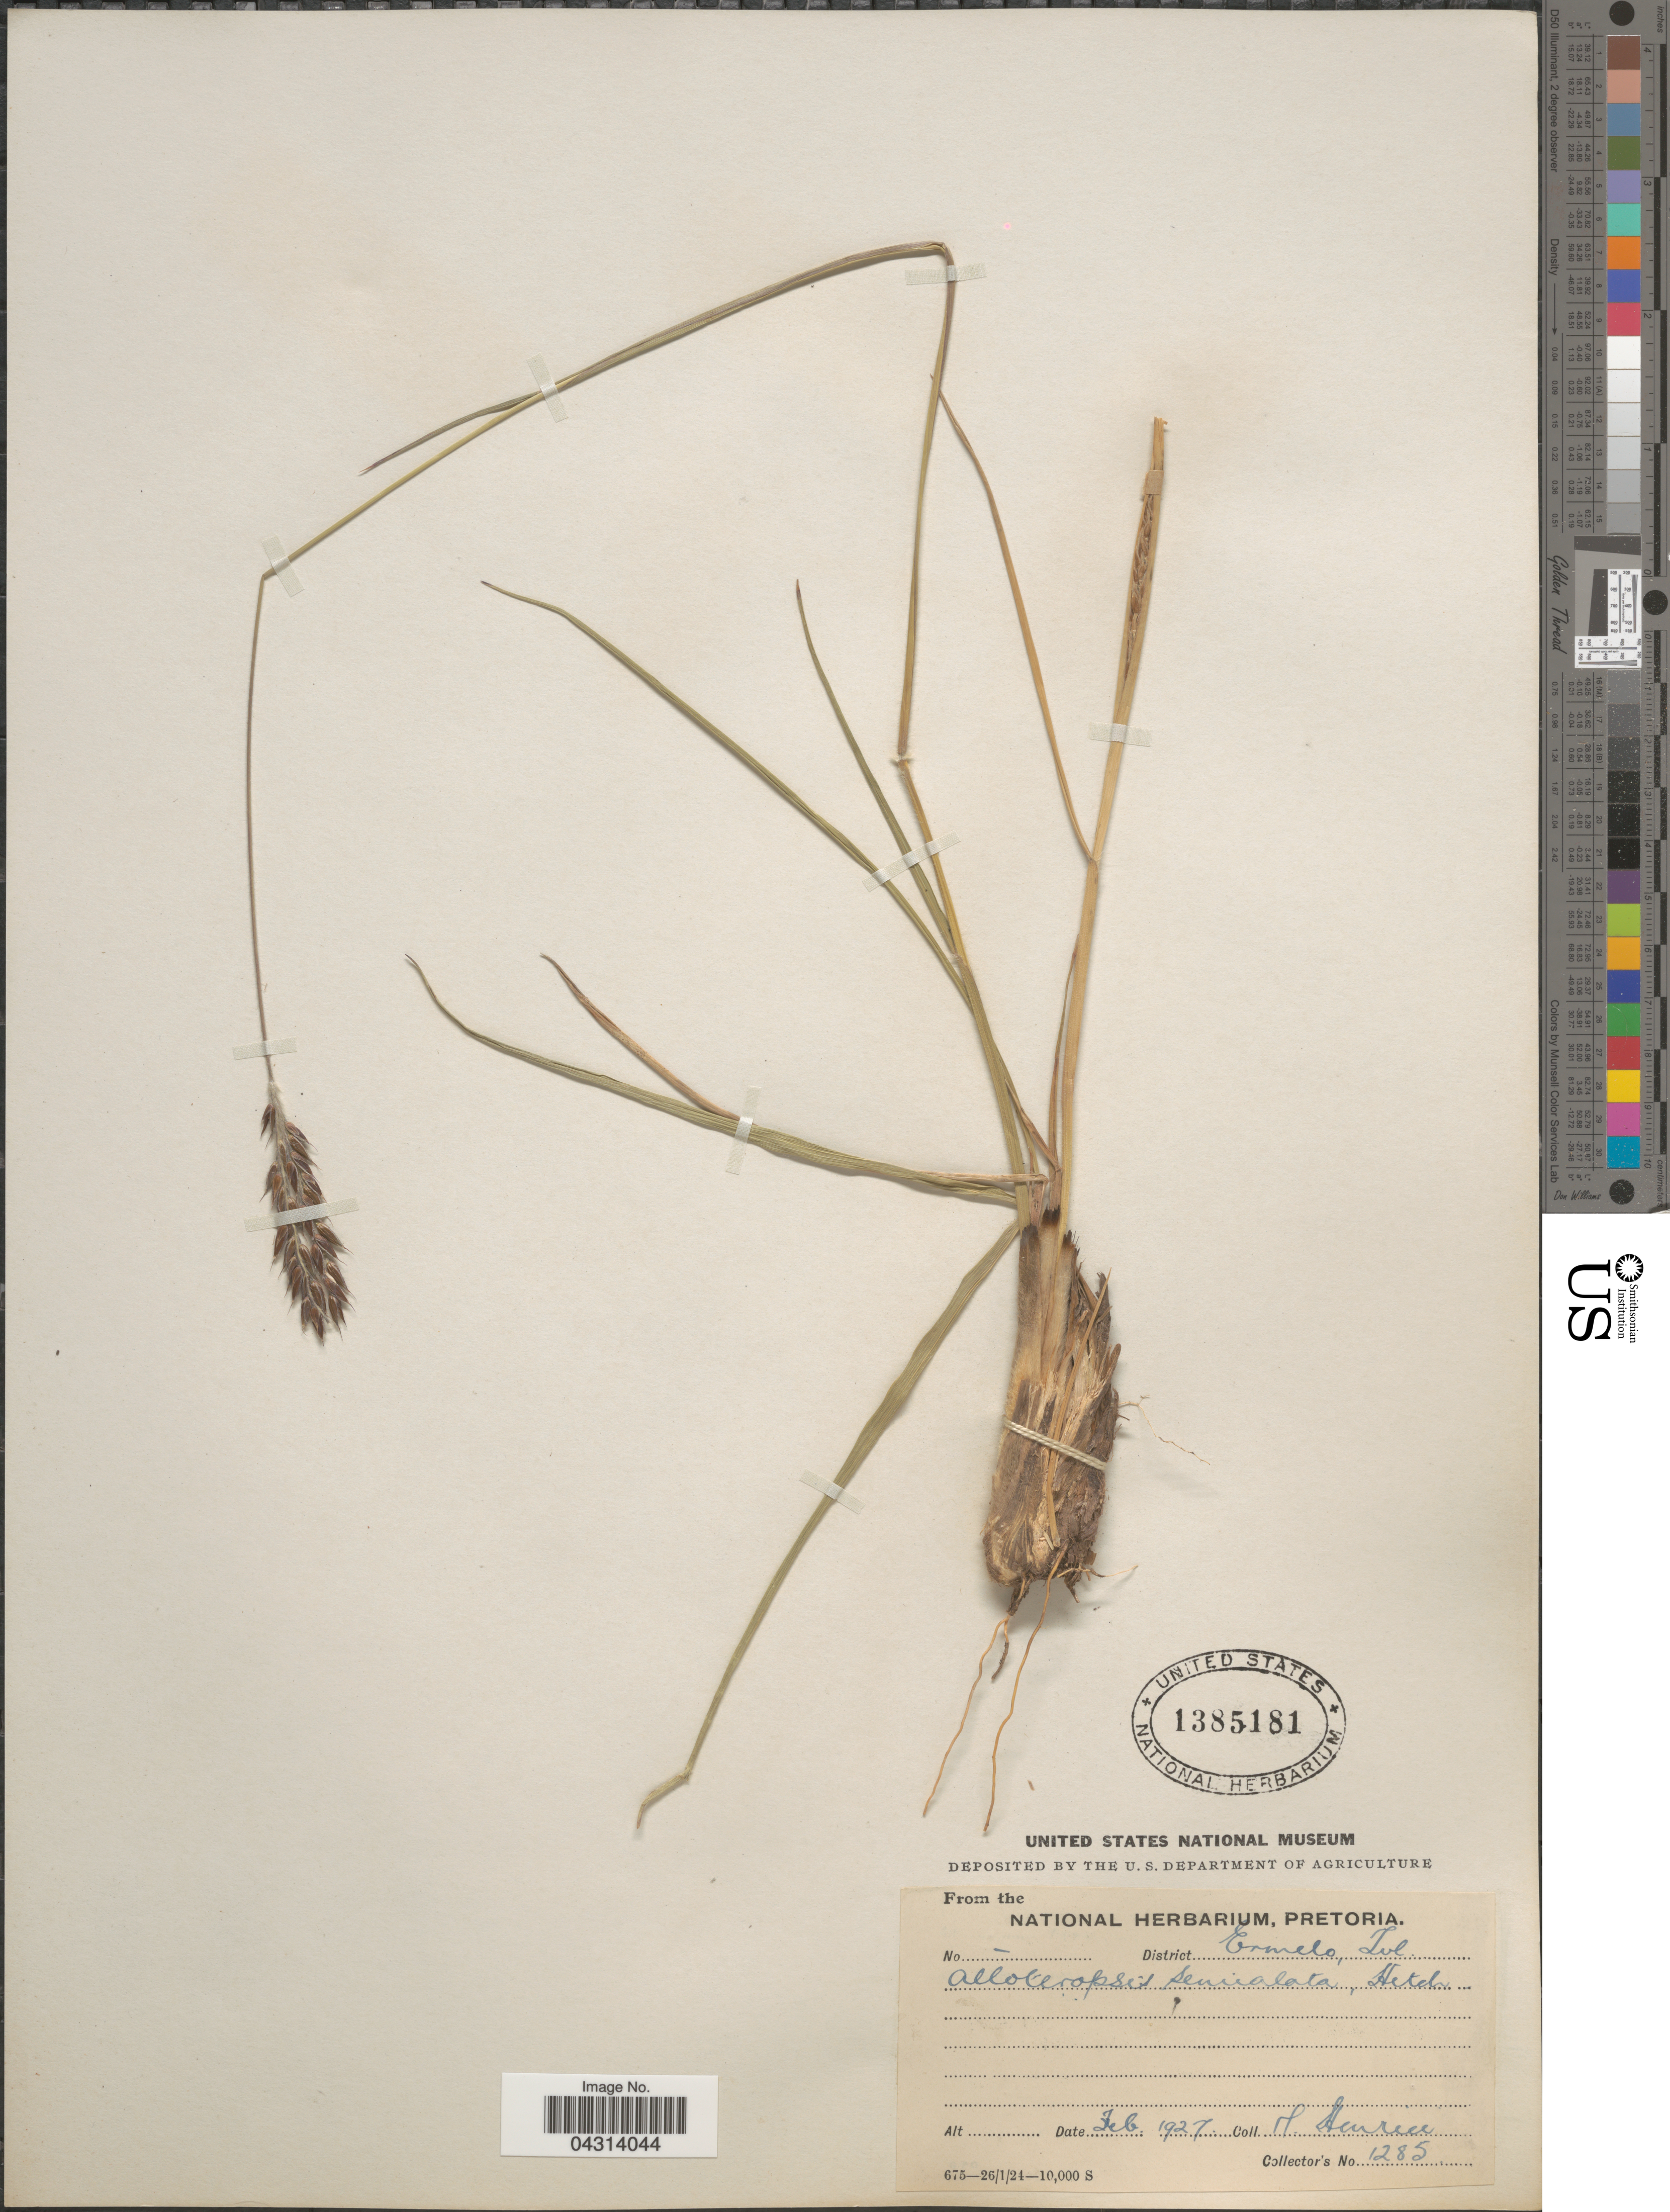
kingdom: Plantae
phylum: Tracheophyta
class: Liliopsida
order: Poales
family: Poaceae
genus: Alloteropsis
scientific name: Alloteropsis semialata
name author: (R. Br.) Hitchc.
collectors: M. Henrici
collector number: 1285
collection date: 1927-02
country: South Africa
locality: District Ermelo, Tvl.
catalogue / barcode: US 1385181